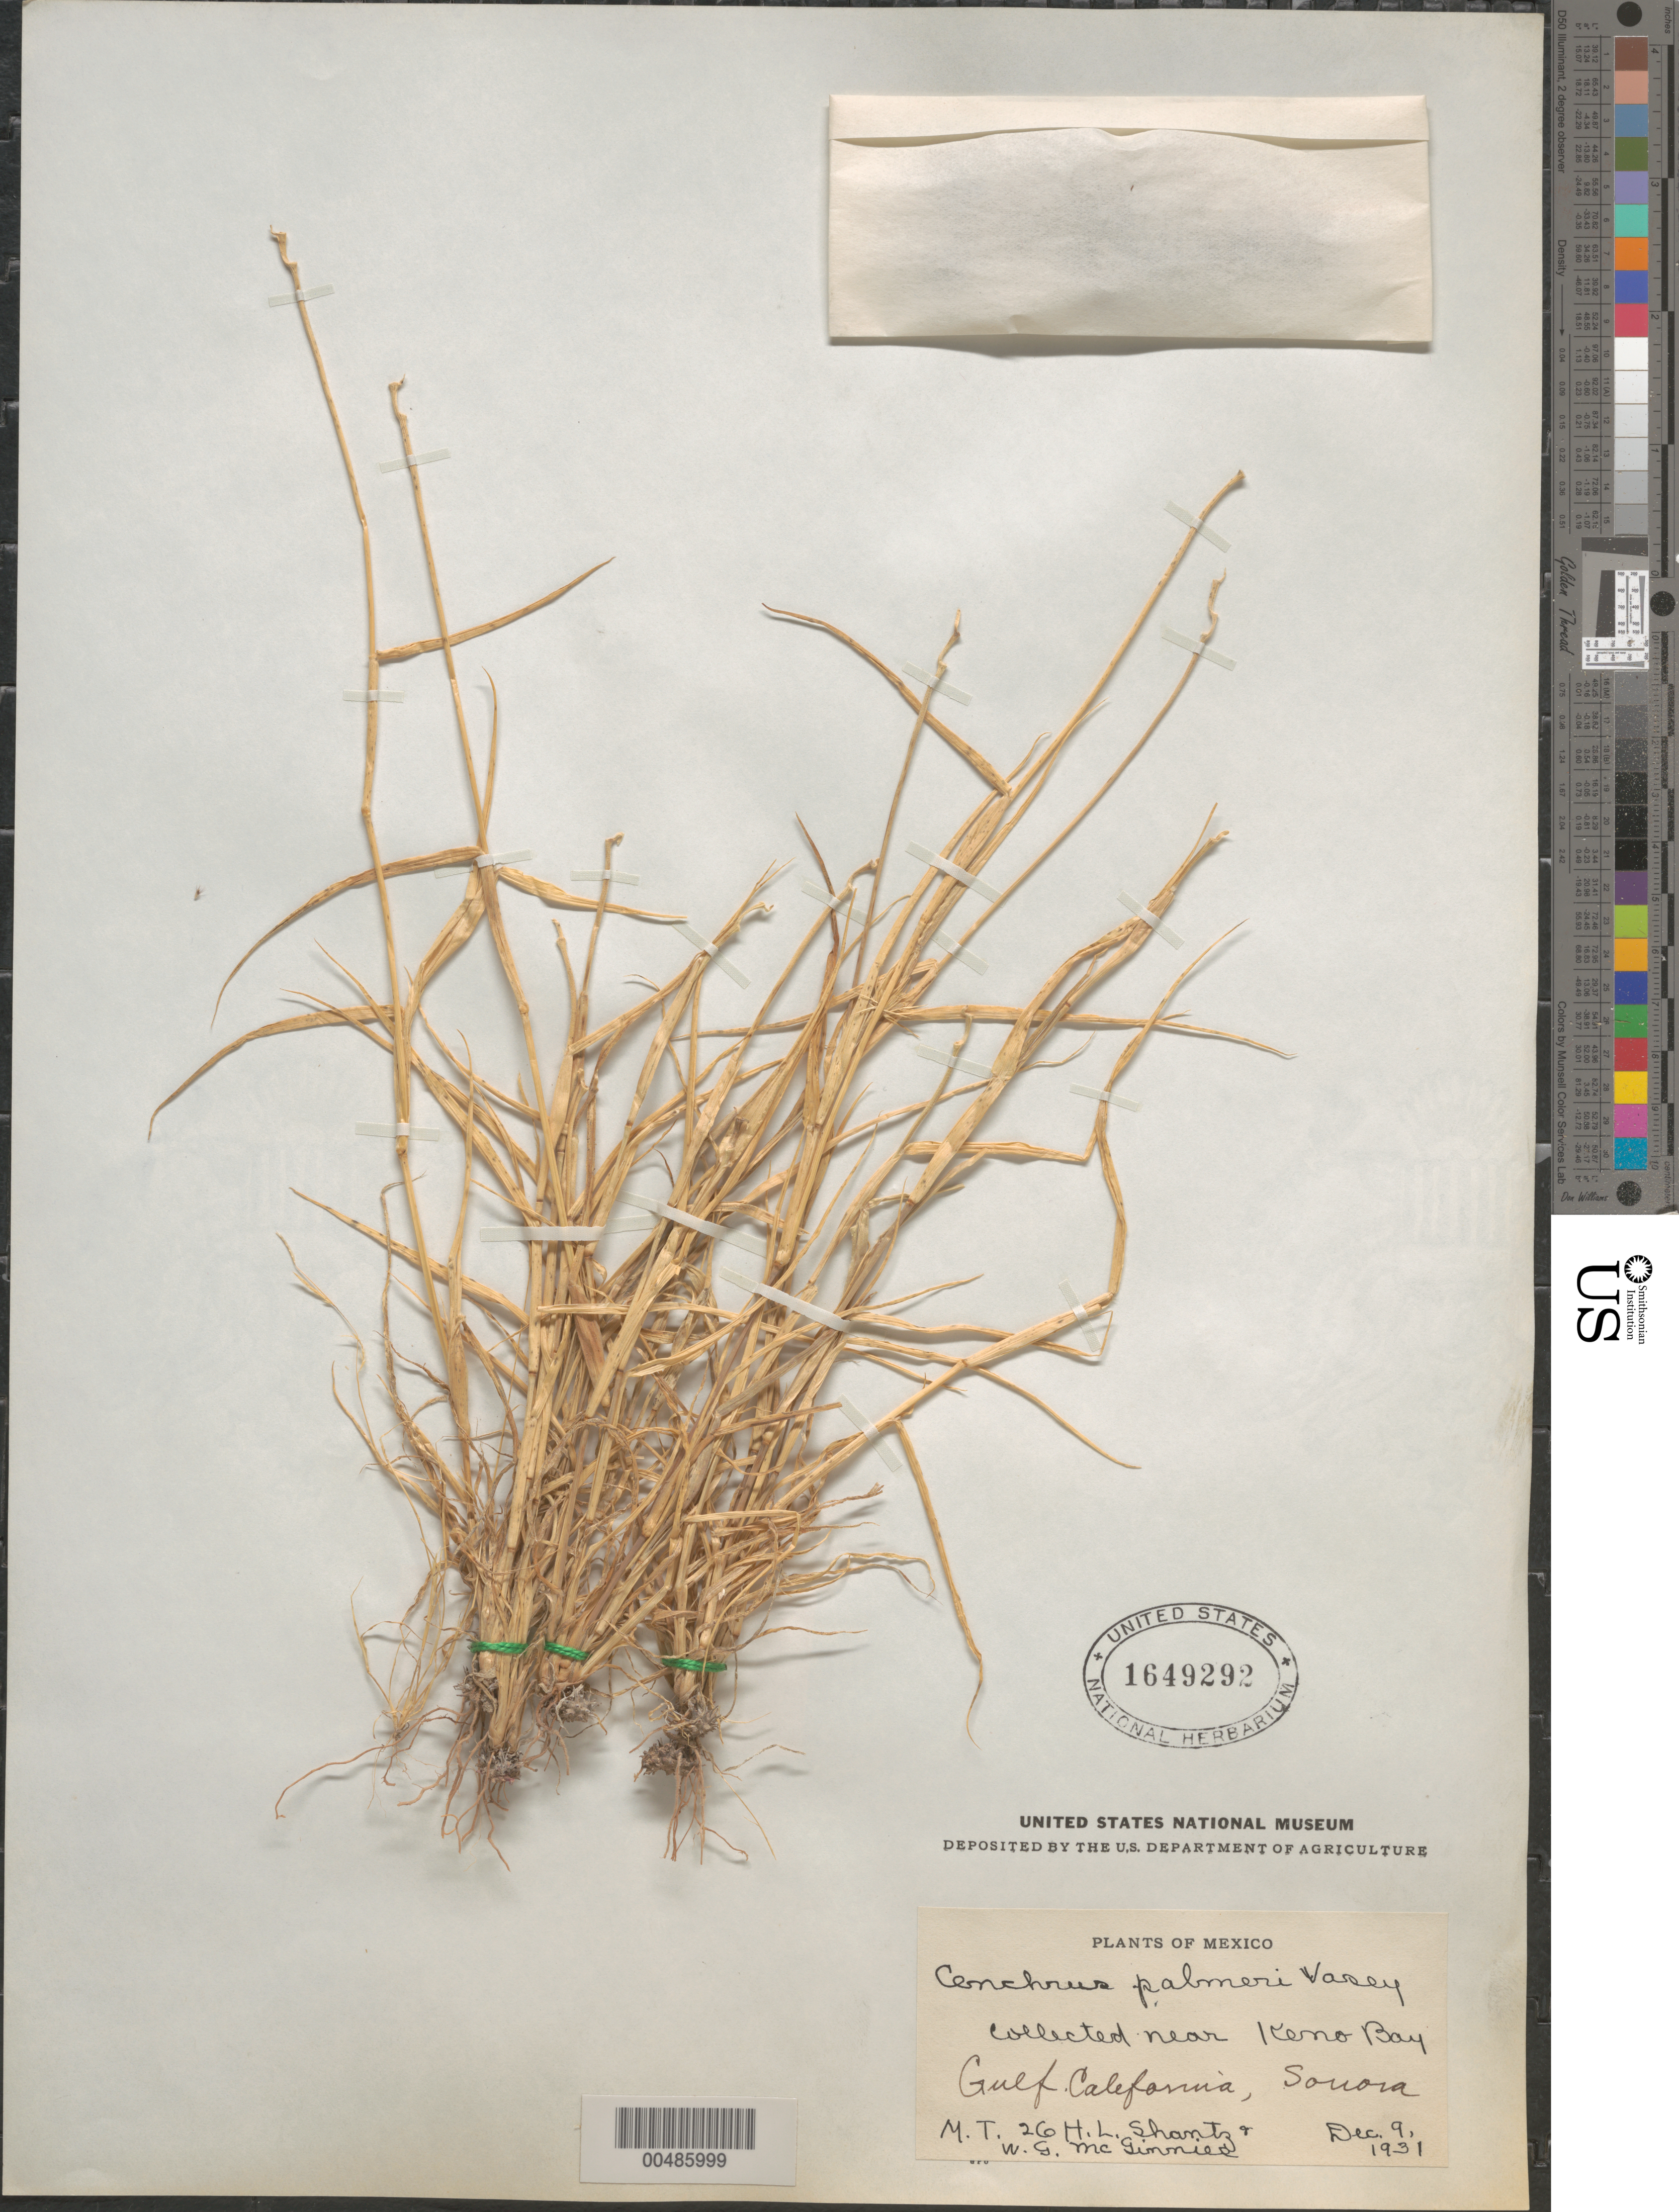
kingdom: Plantae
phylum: Tracheophyta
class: Liliopsida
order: Poales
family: Poaceae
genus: Cenchrus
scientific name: Cenchrus palmeri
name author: Vasey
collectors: H. Shantz & W. McGinniee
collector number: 26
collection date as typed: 9 Dec 1931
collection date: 1931-12-09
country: Mexico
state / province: Sinaloa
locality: Near Keno Bay, Gulf of California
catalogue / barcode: US 1649292